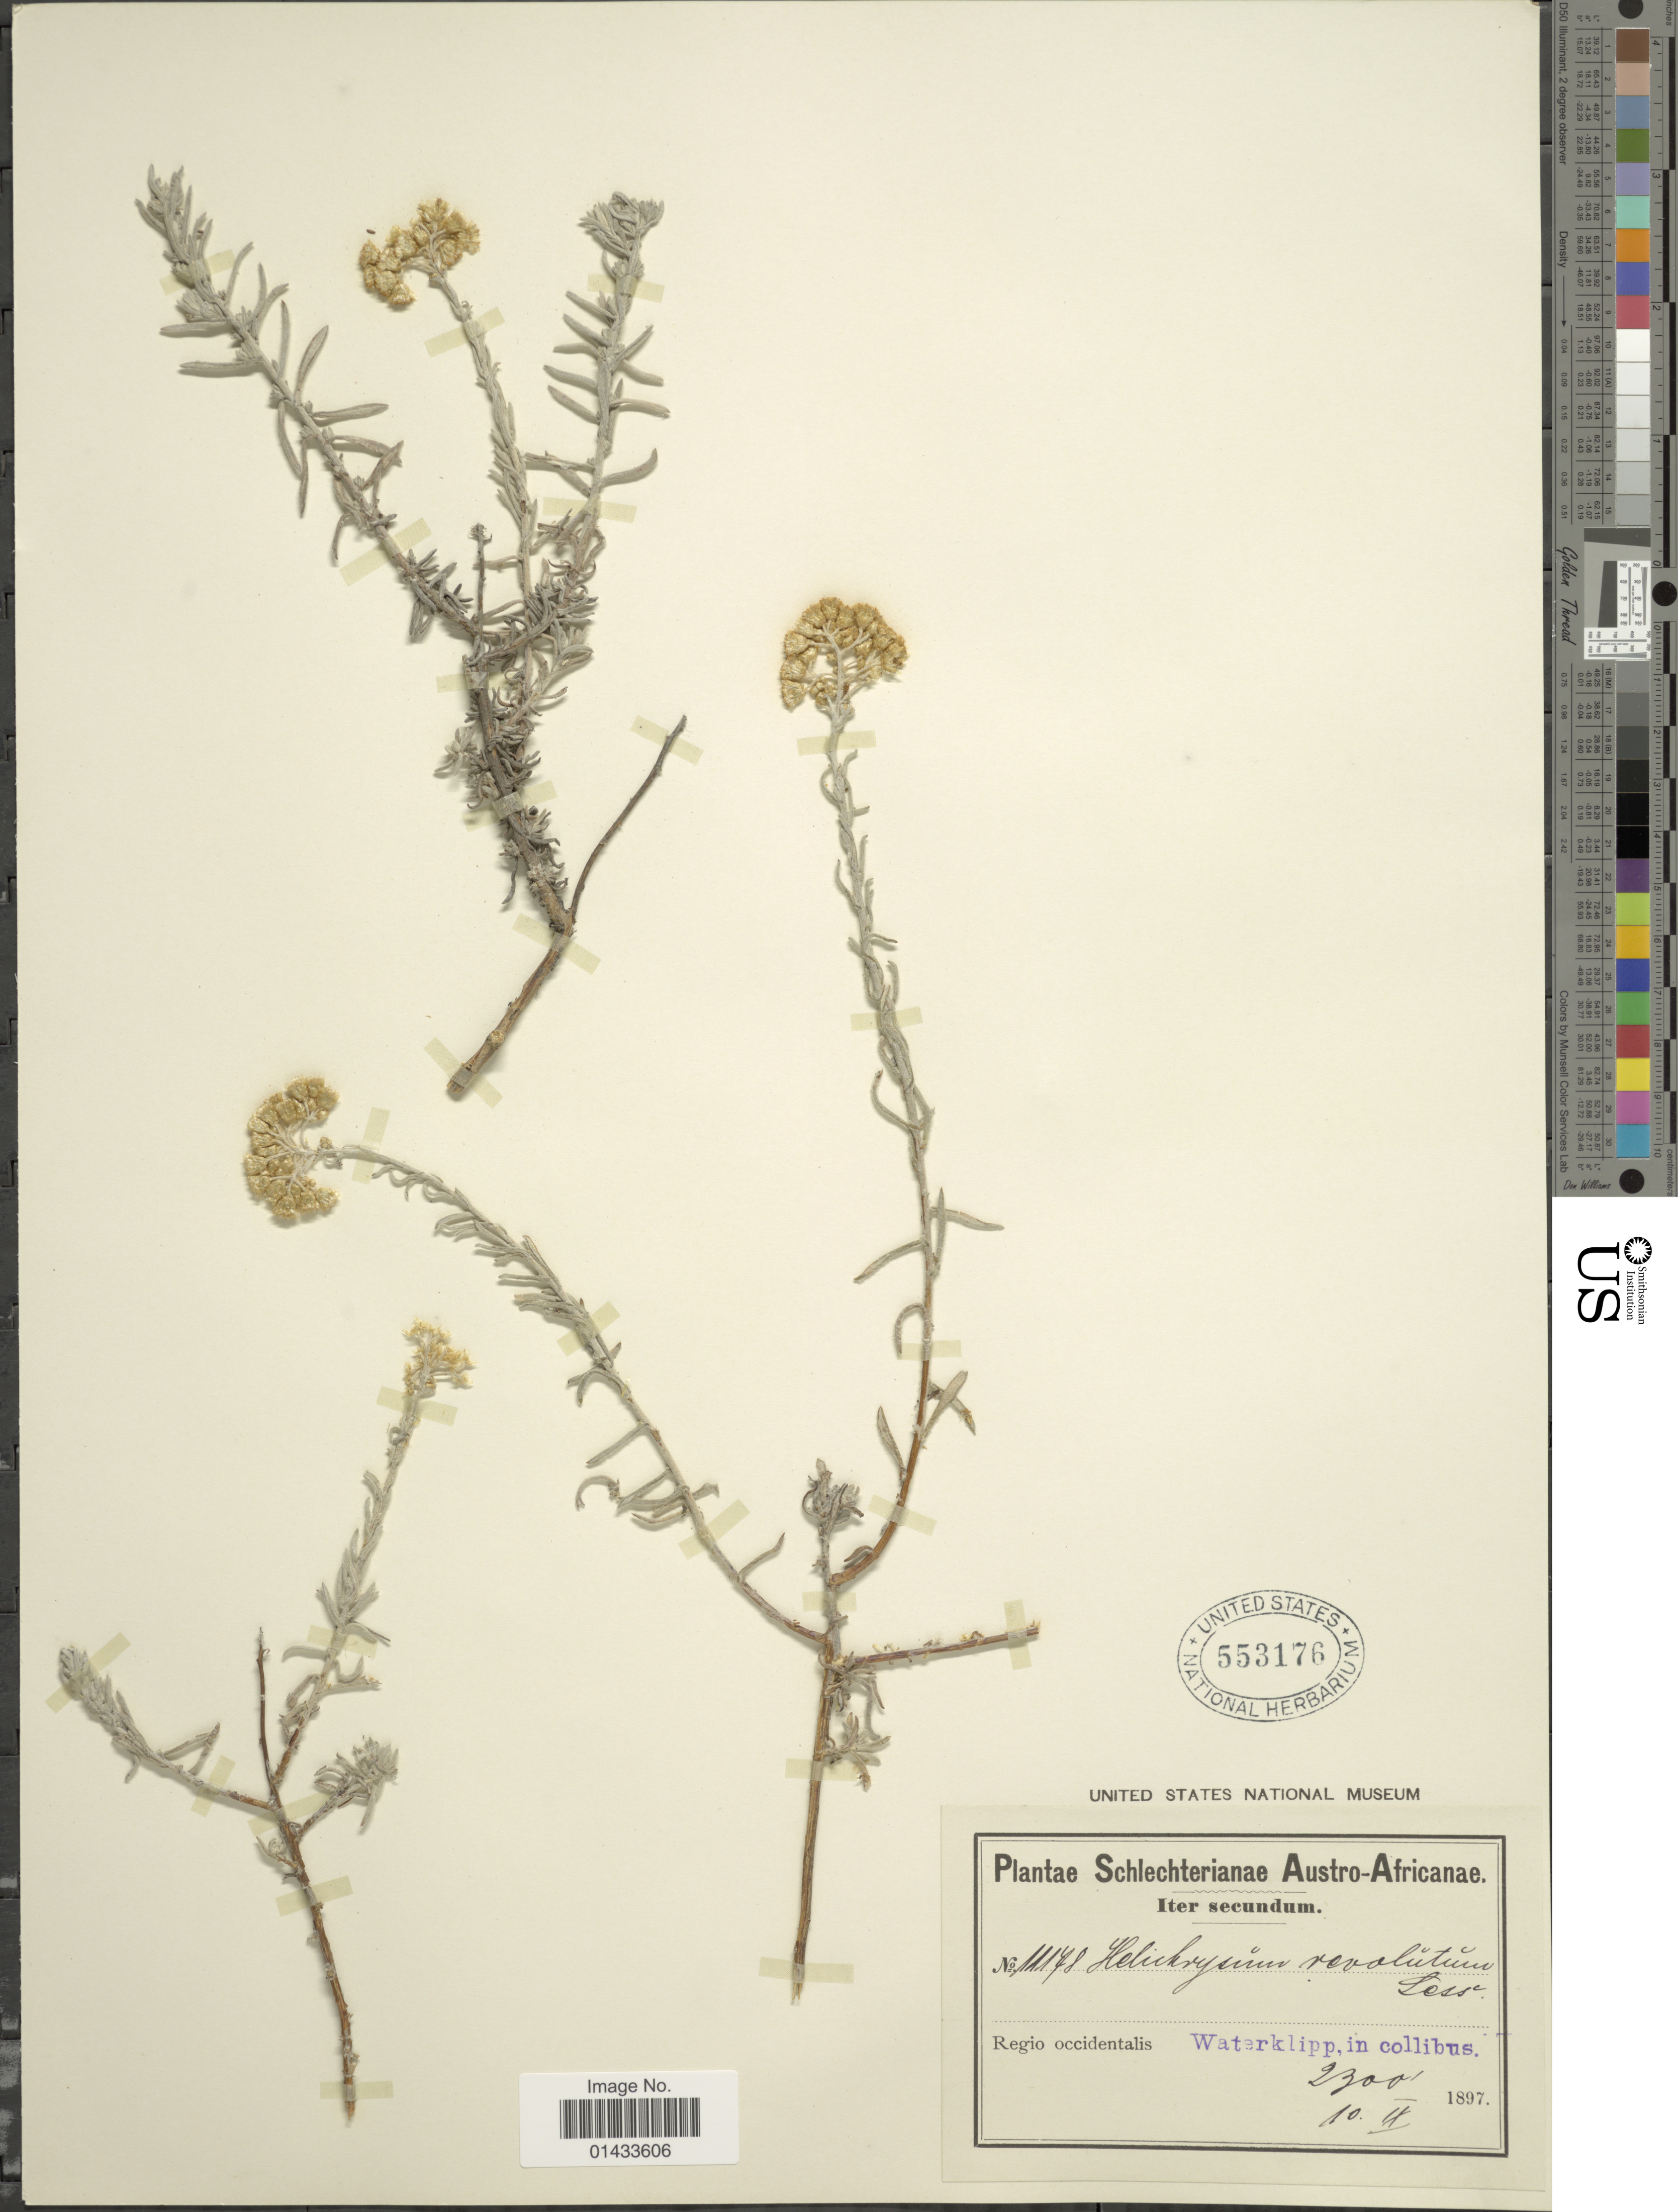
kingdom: Plantae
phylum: Tracheophyta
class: Magnoliopsida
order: Asterales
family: Asteraceae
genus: Helichrysum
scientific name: Helichrysum revolutum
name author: (Thunb.) Less.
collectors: Schlechter, --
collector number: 11178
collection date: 1897-09-10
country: South Africa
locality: Regio occidentalis, Waterklipp, in collibus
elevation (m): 701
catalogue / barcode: US 553176